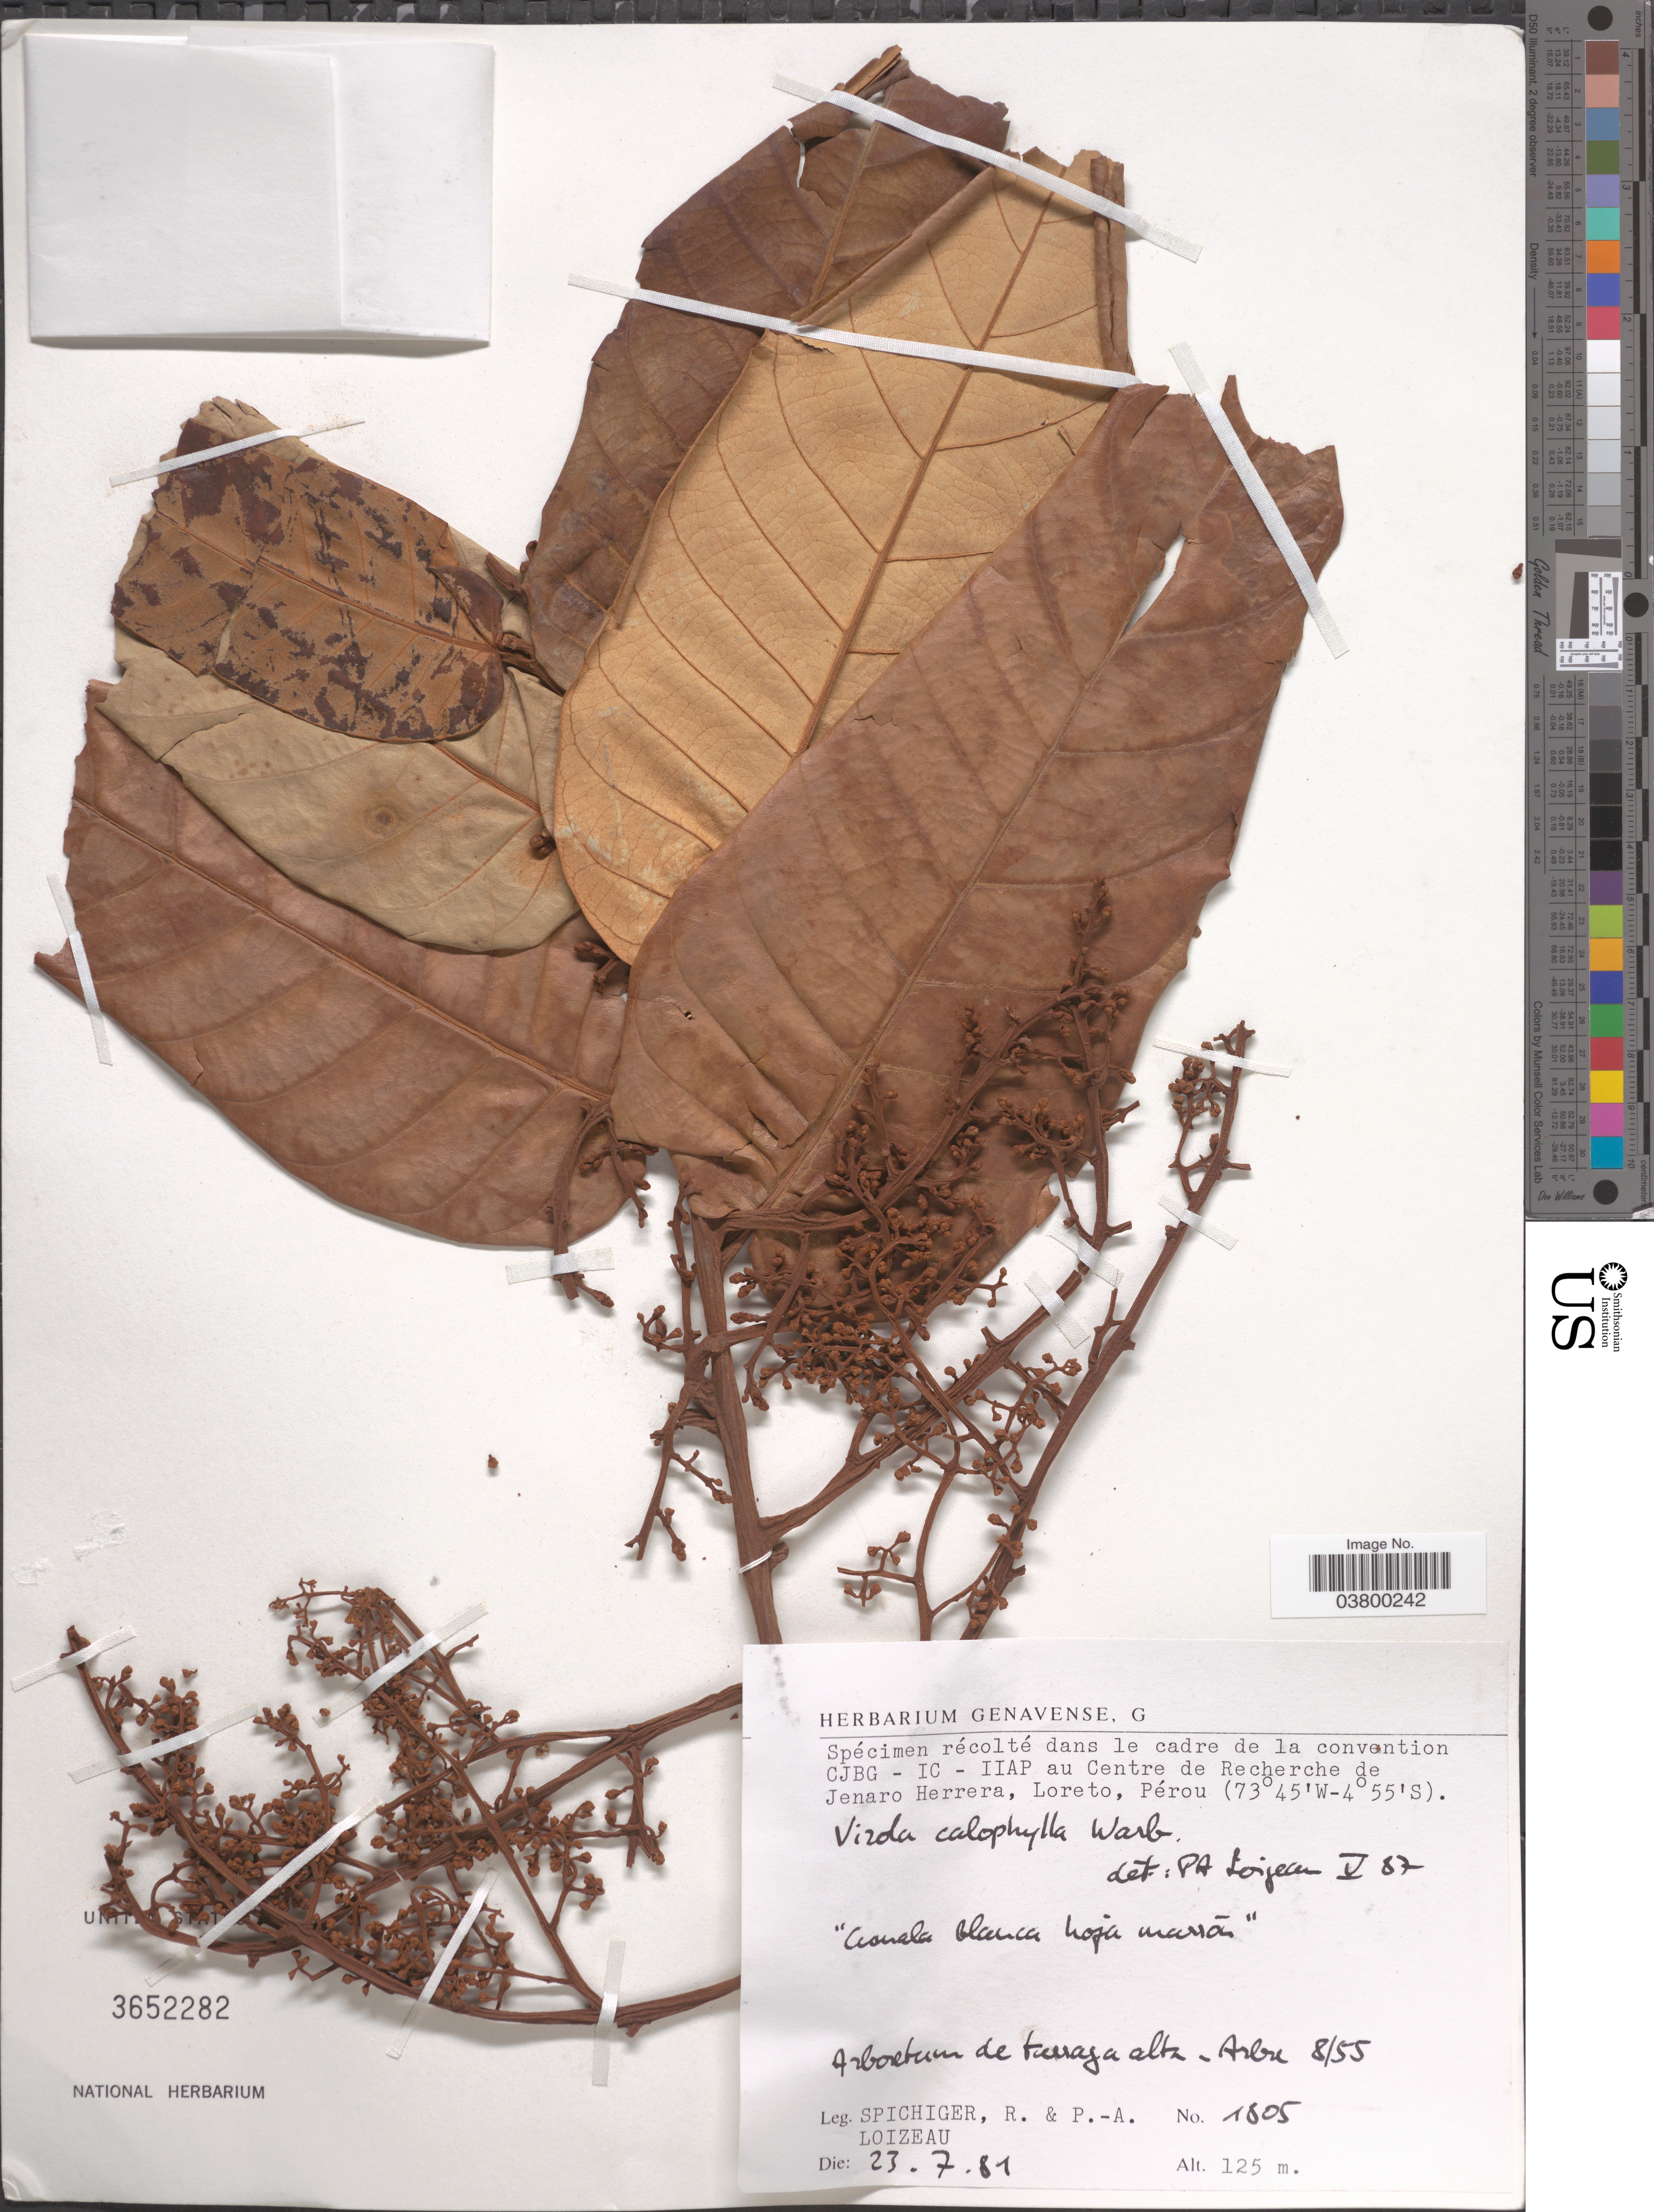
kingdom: Plantae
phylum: Tracheophyta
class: Magnoliopsida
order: Magnoliales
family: Myristicaceae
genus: Virola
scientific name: Virola calophylla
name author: (Spruce) Warb.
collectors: R. Spichiger & P. Loizeau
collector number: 1805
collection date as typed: Transcribed d/m/y: 23/7/81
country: Peru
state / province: Loreto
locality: Centre de Recherche de Jenaro Herrera, Pérou. Arboretum de terraza alta. Arbre 8/55.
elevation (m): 125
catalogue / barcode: US 3652282